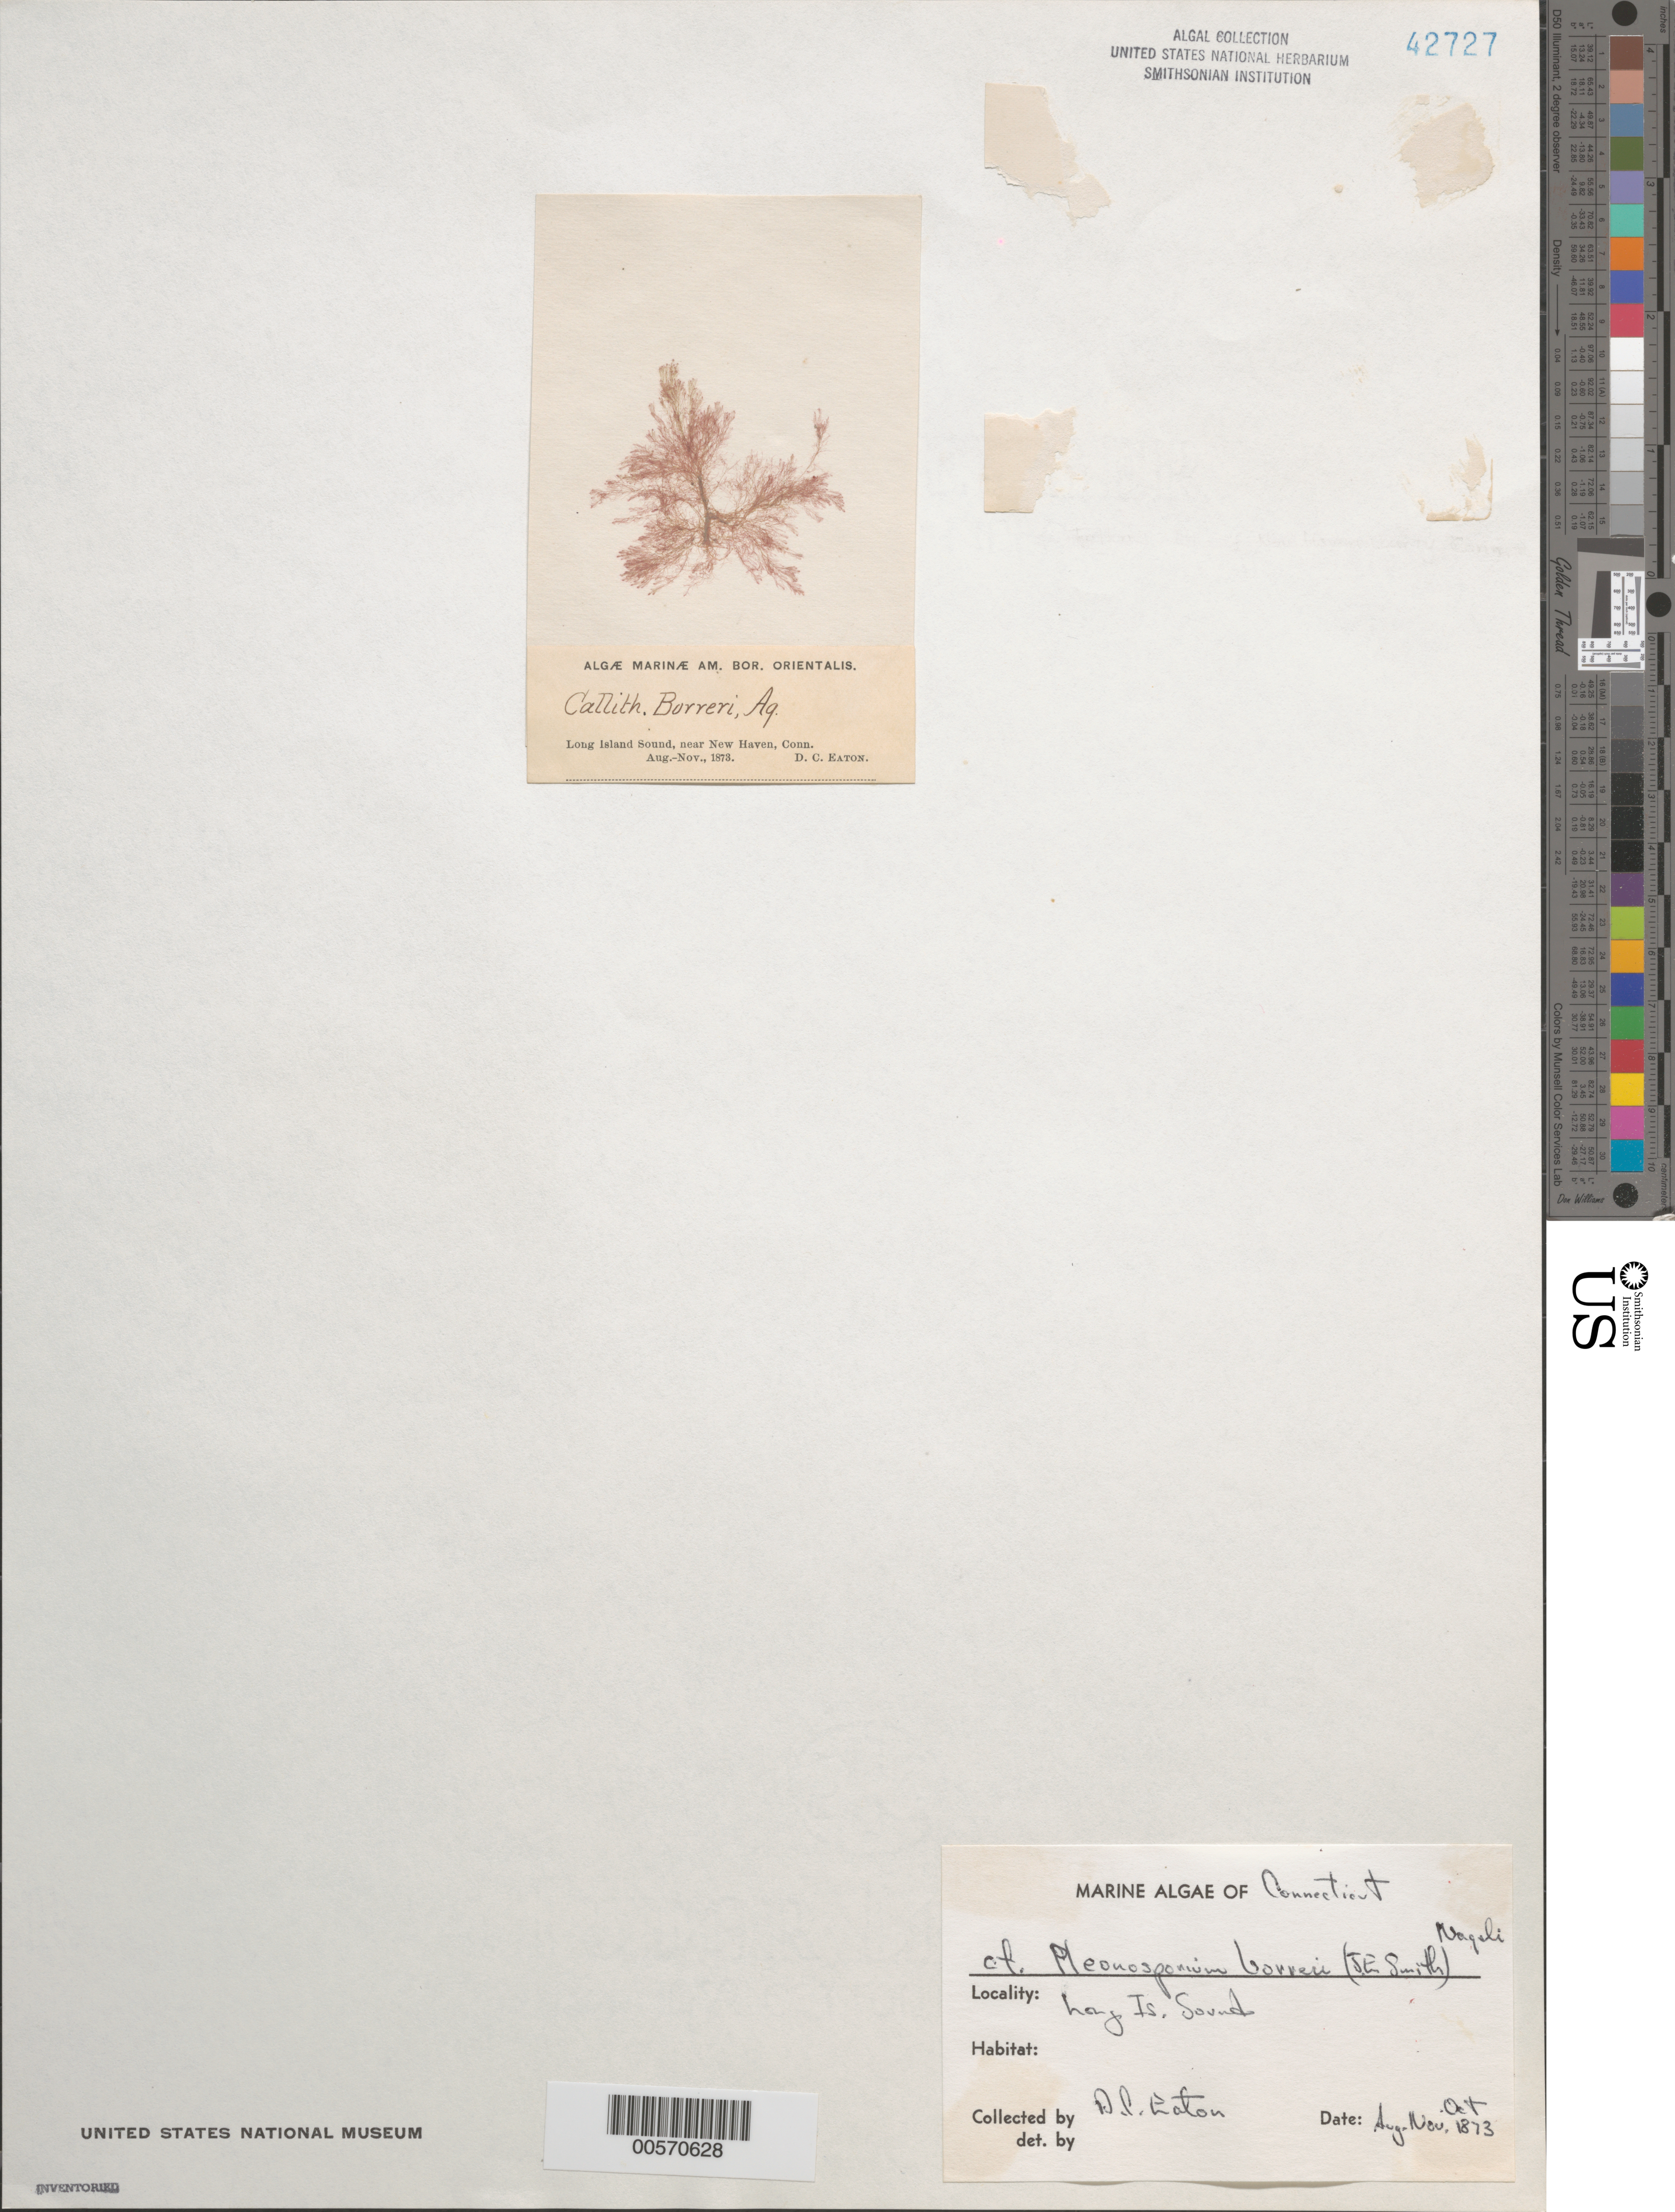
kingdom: Plantae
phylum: Rhodophyta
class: Florideophyceae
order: Ceramiales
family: Wrangeliaceae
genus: Pleonosporium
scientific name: Pleonosporium borreri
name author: (Sm.) Näg.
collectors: D. C. Eaton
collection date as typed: Aug 1873 to -- Nov 1873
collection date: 1873-08/1873-11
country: United States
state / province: Connecticut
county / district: New Haven County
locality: Long Island Sound, near New Haven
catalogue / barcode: US 42727